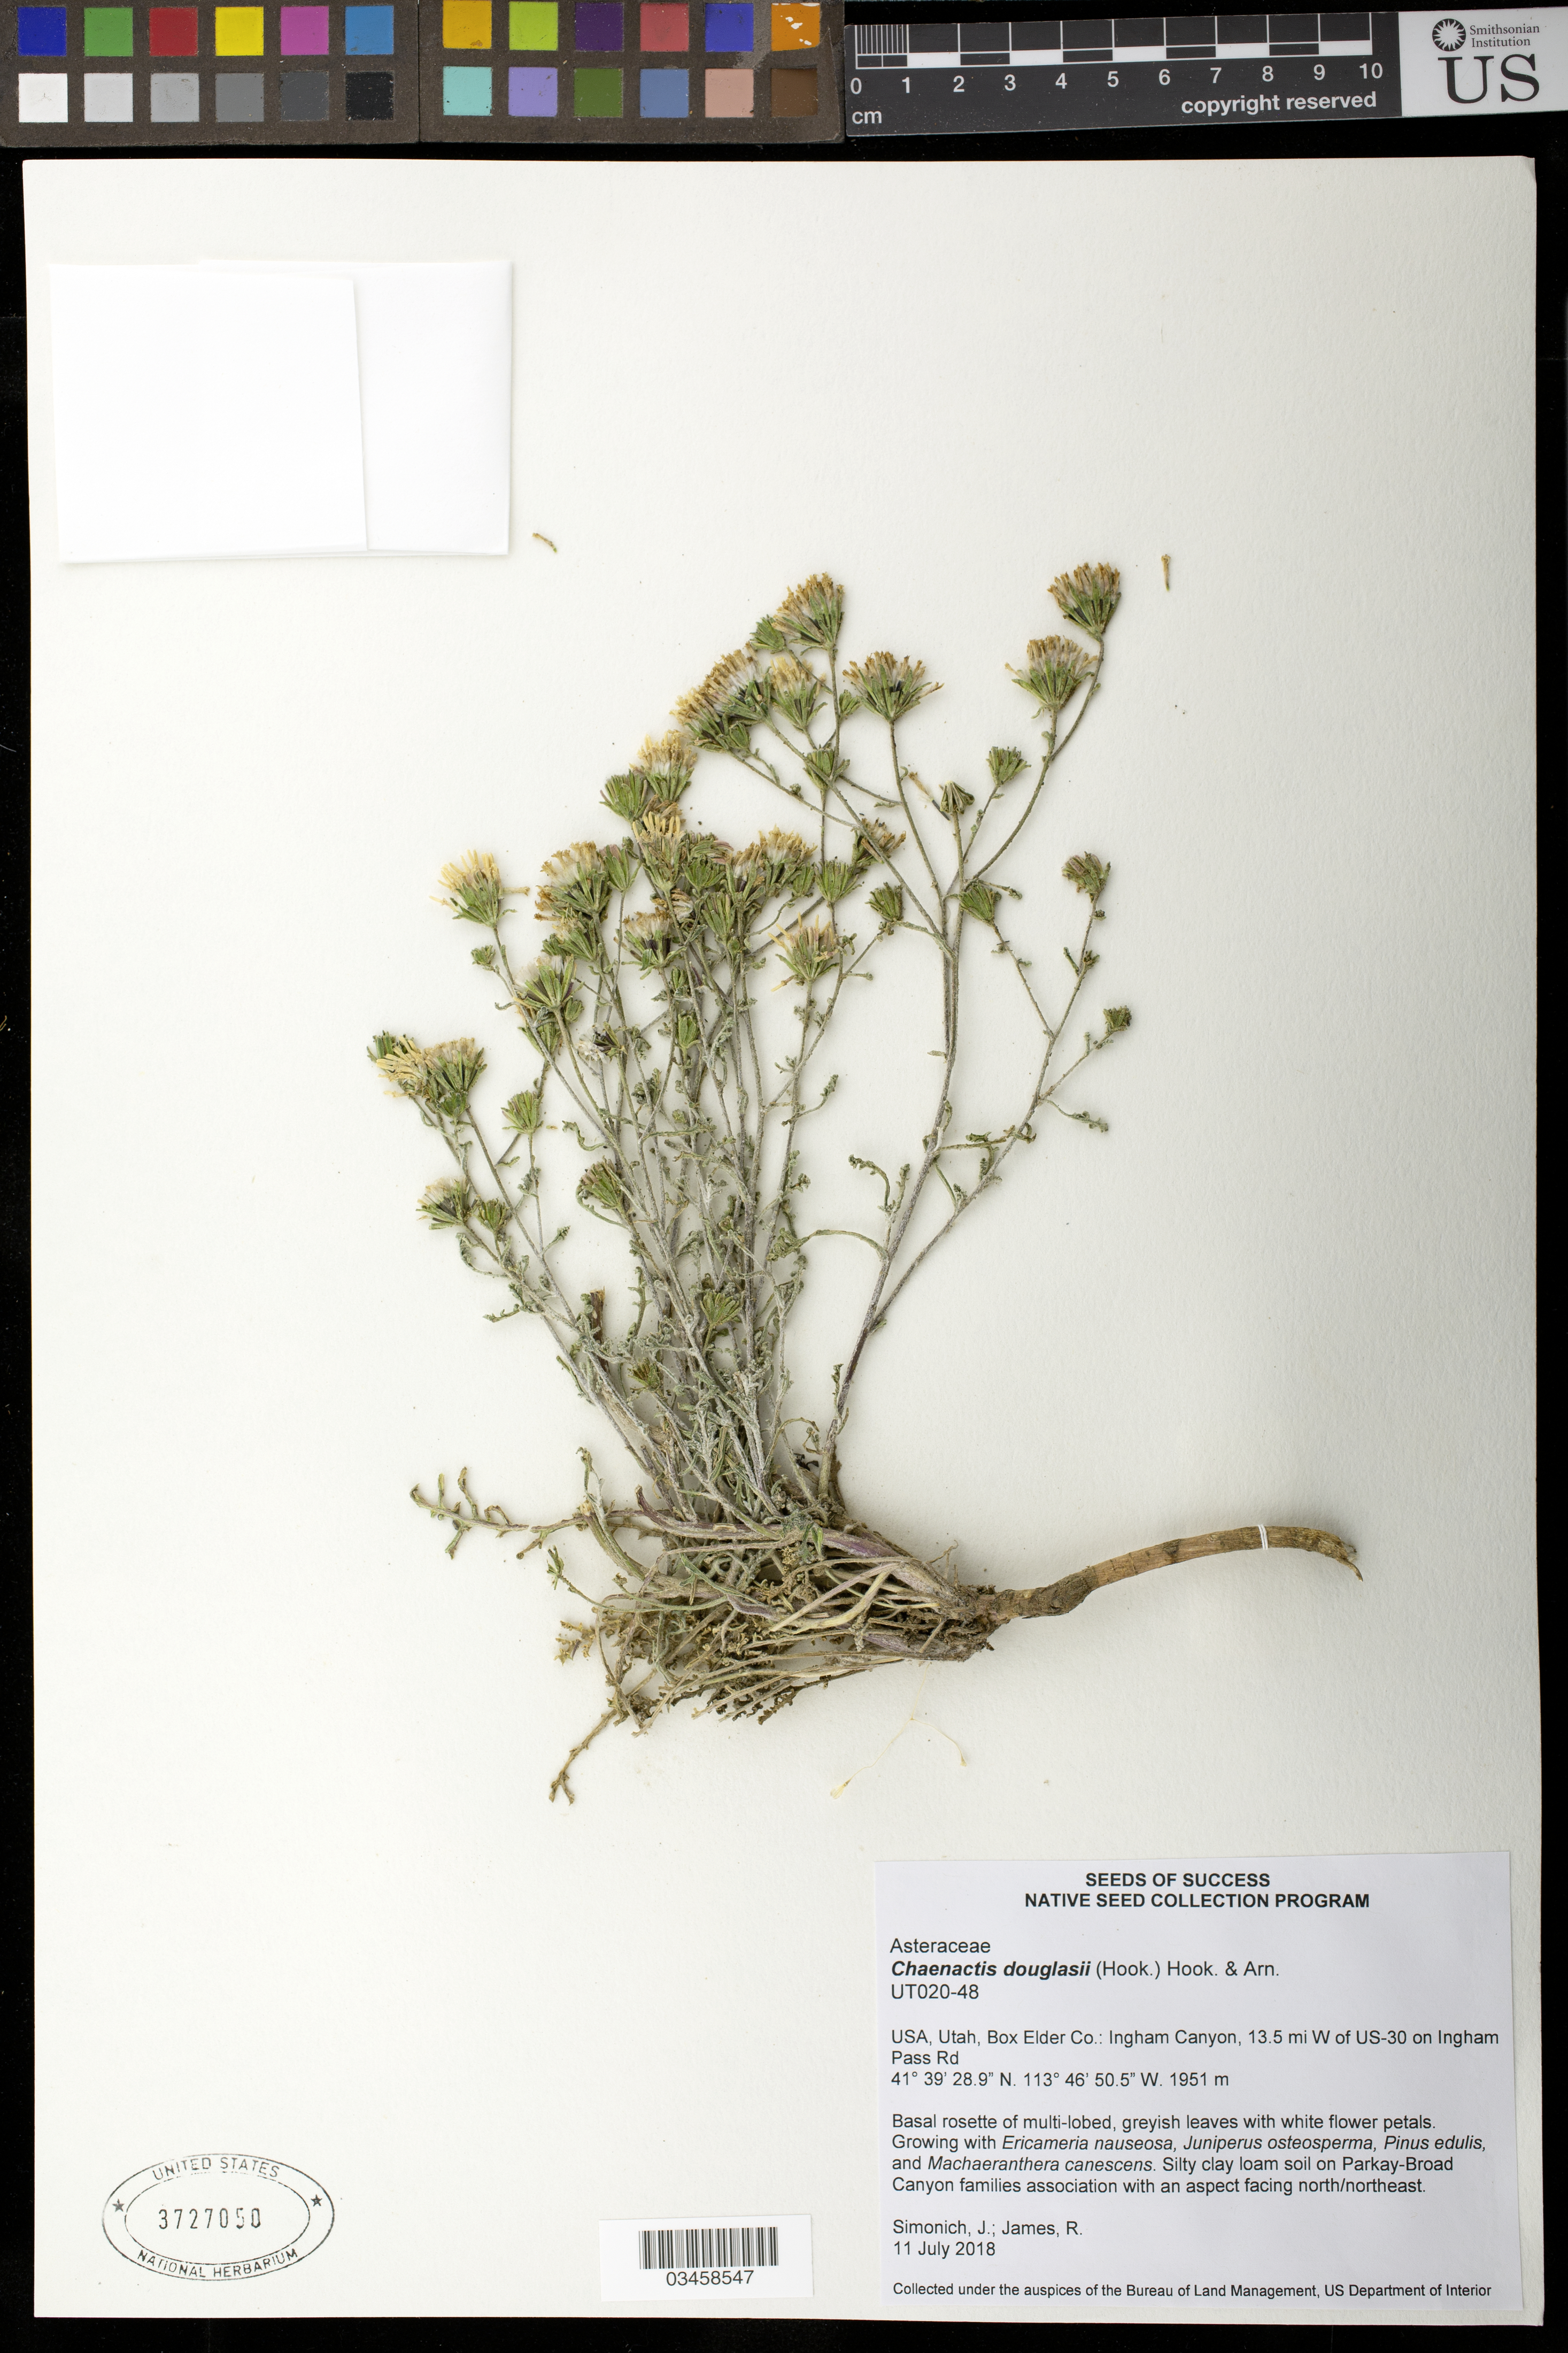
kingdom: Plantae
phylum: Tracheophyta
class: Magnoliopsida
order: Asterales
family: Asteraceae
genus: Chaenactis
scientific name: Chaenactis douglasii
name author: Hook. & Arn.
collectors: J. Simonich & R. James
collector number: UT020-48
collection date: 2018-07-11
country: United States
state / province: Utah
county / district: Box Elder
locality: Ingham Pass Road, 13.5 mi. W of US-30, Ingham Canyon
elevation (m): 1951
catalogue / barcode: US 3727050